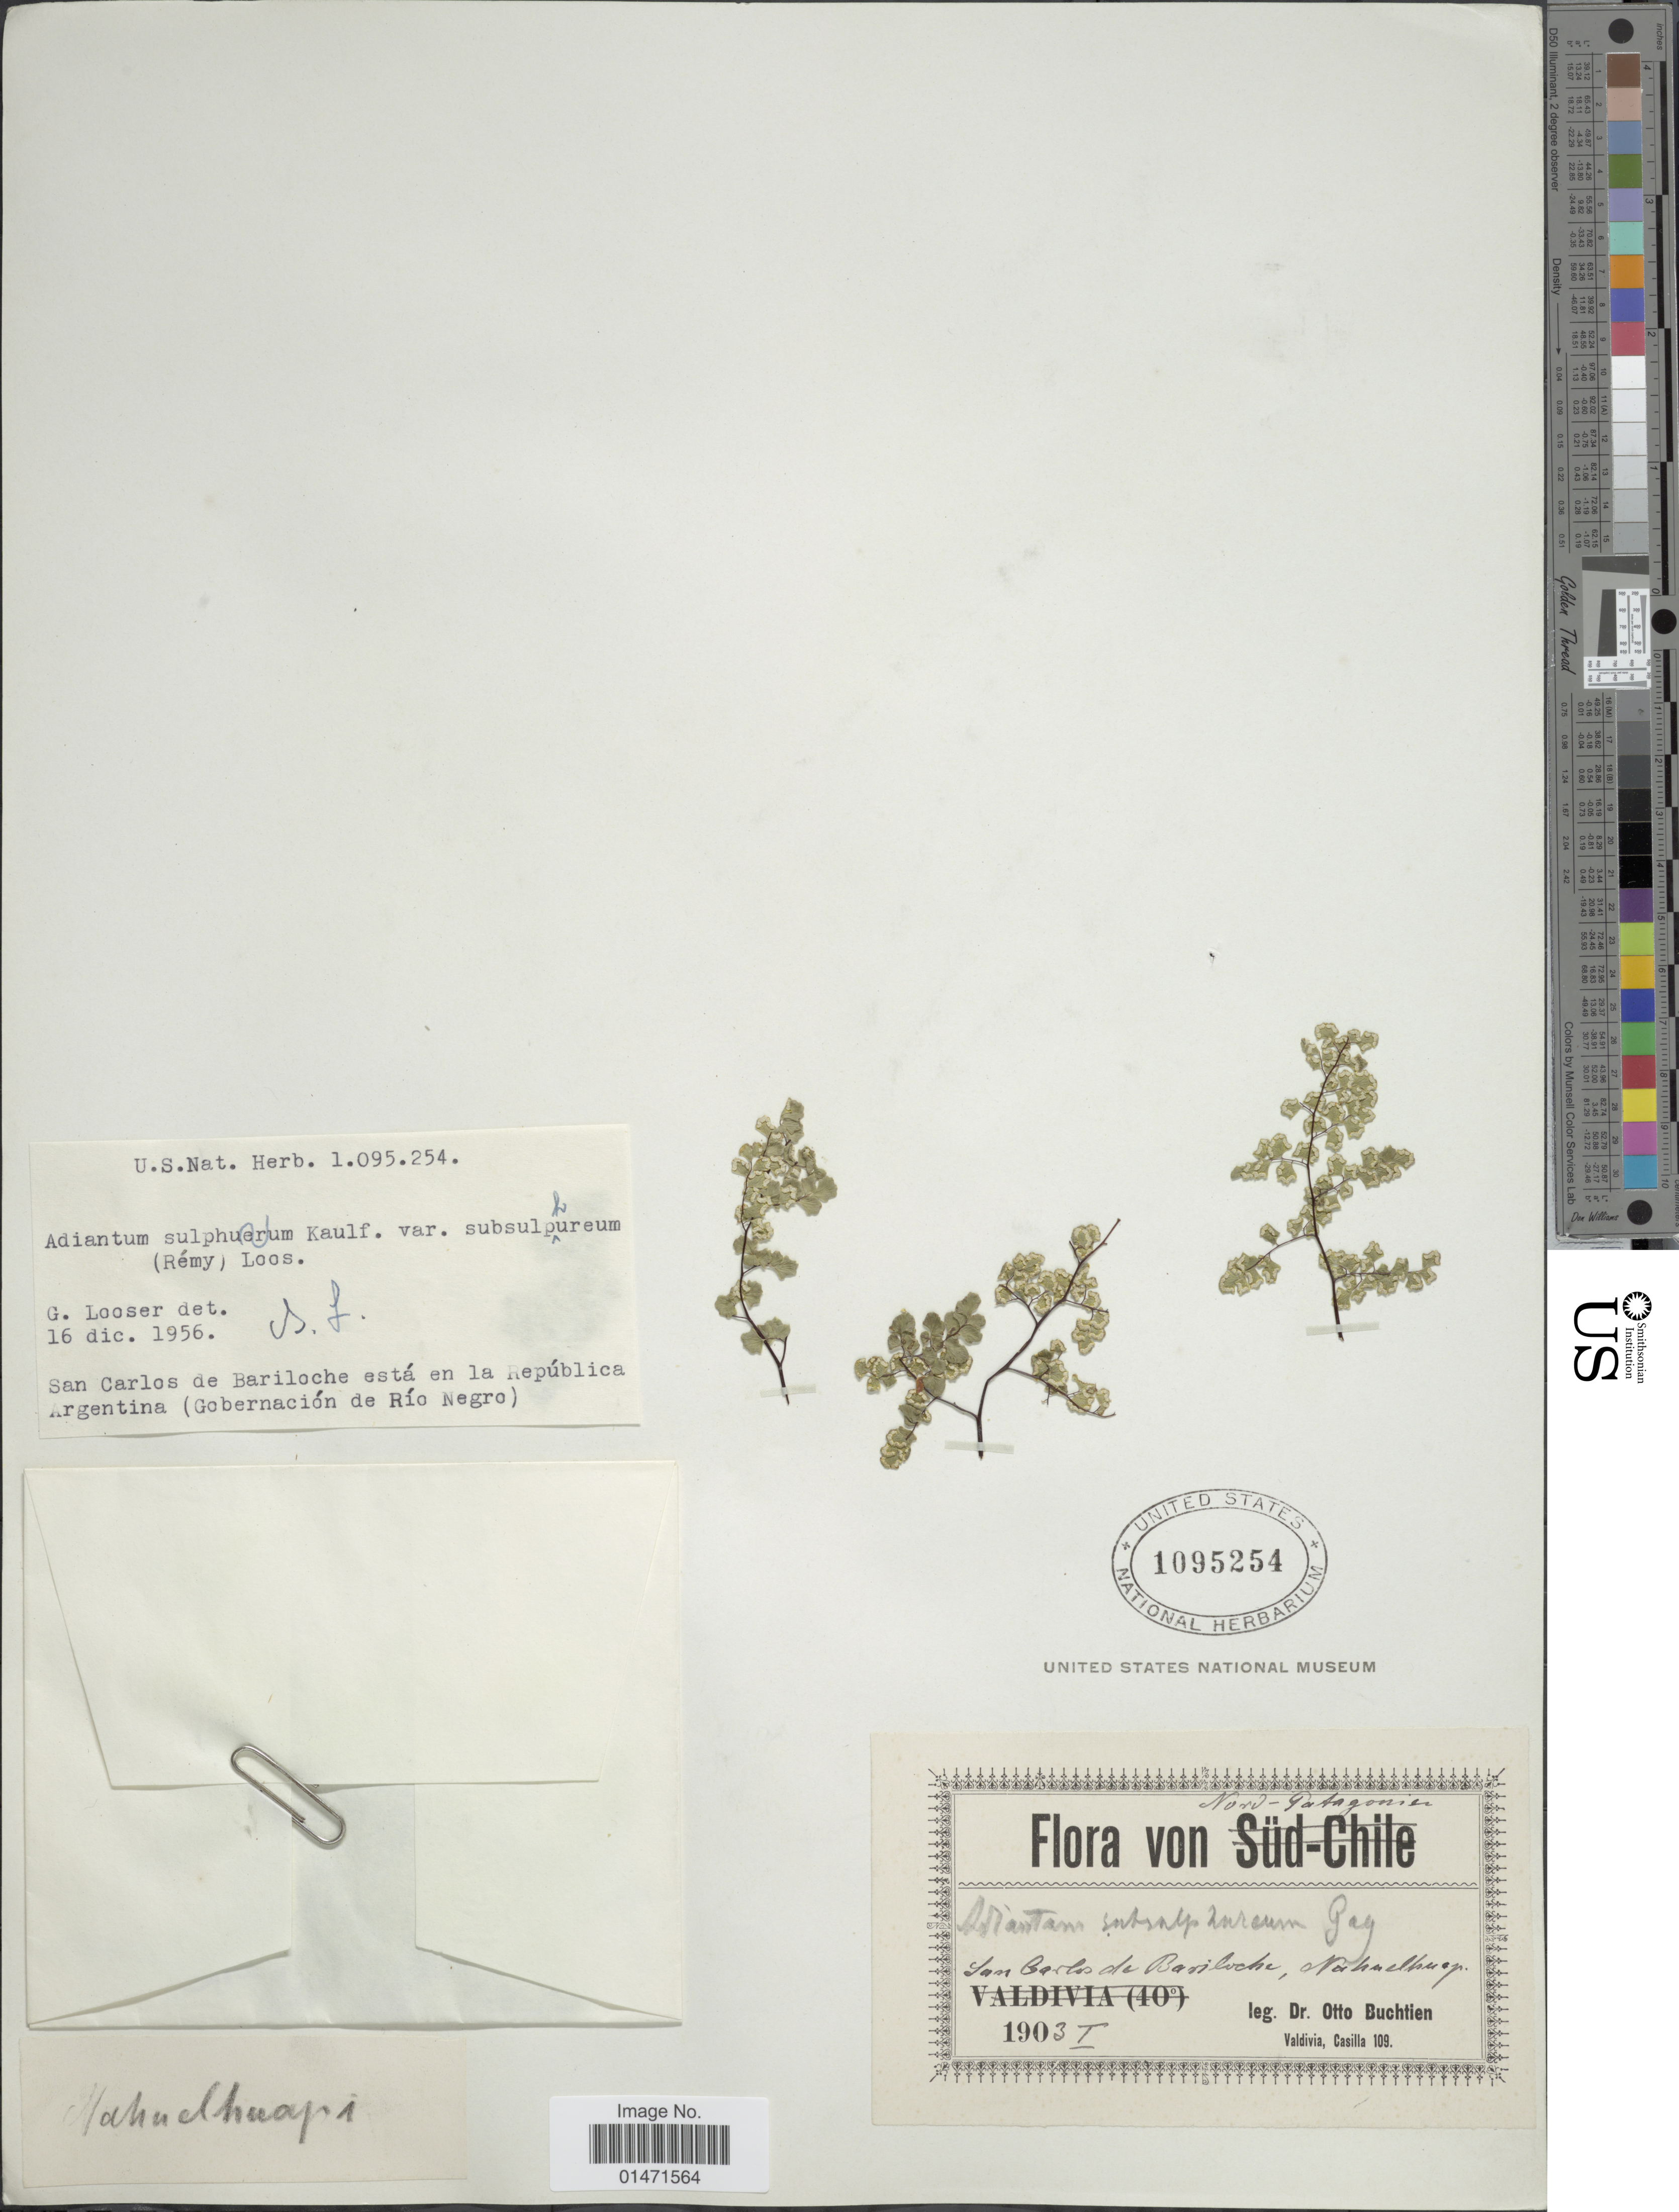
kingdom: Plantae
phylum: Tracheophyta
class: Polypodiopsida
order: Polypodiales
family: Pteridaceae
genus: Adiantum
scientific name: Adiantum sulphureum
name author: Kaulf.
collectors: O. Buchtien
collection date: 1903-01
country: Argentina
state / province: Rio Negro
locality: Nord-Patagonier, San Carlos de Bariloche, Nahuel Huapi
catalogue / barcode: US 1095254